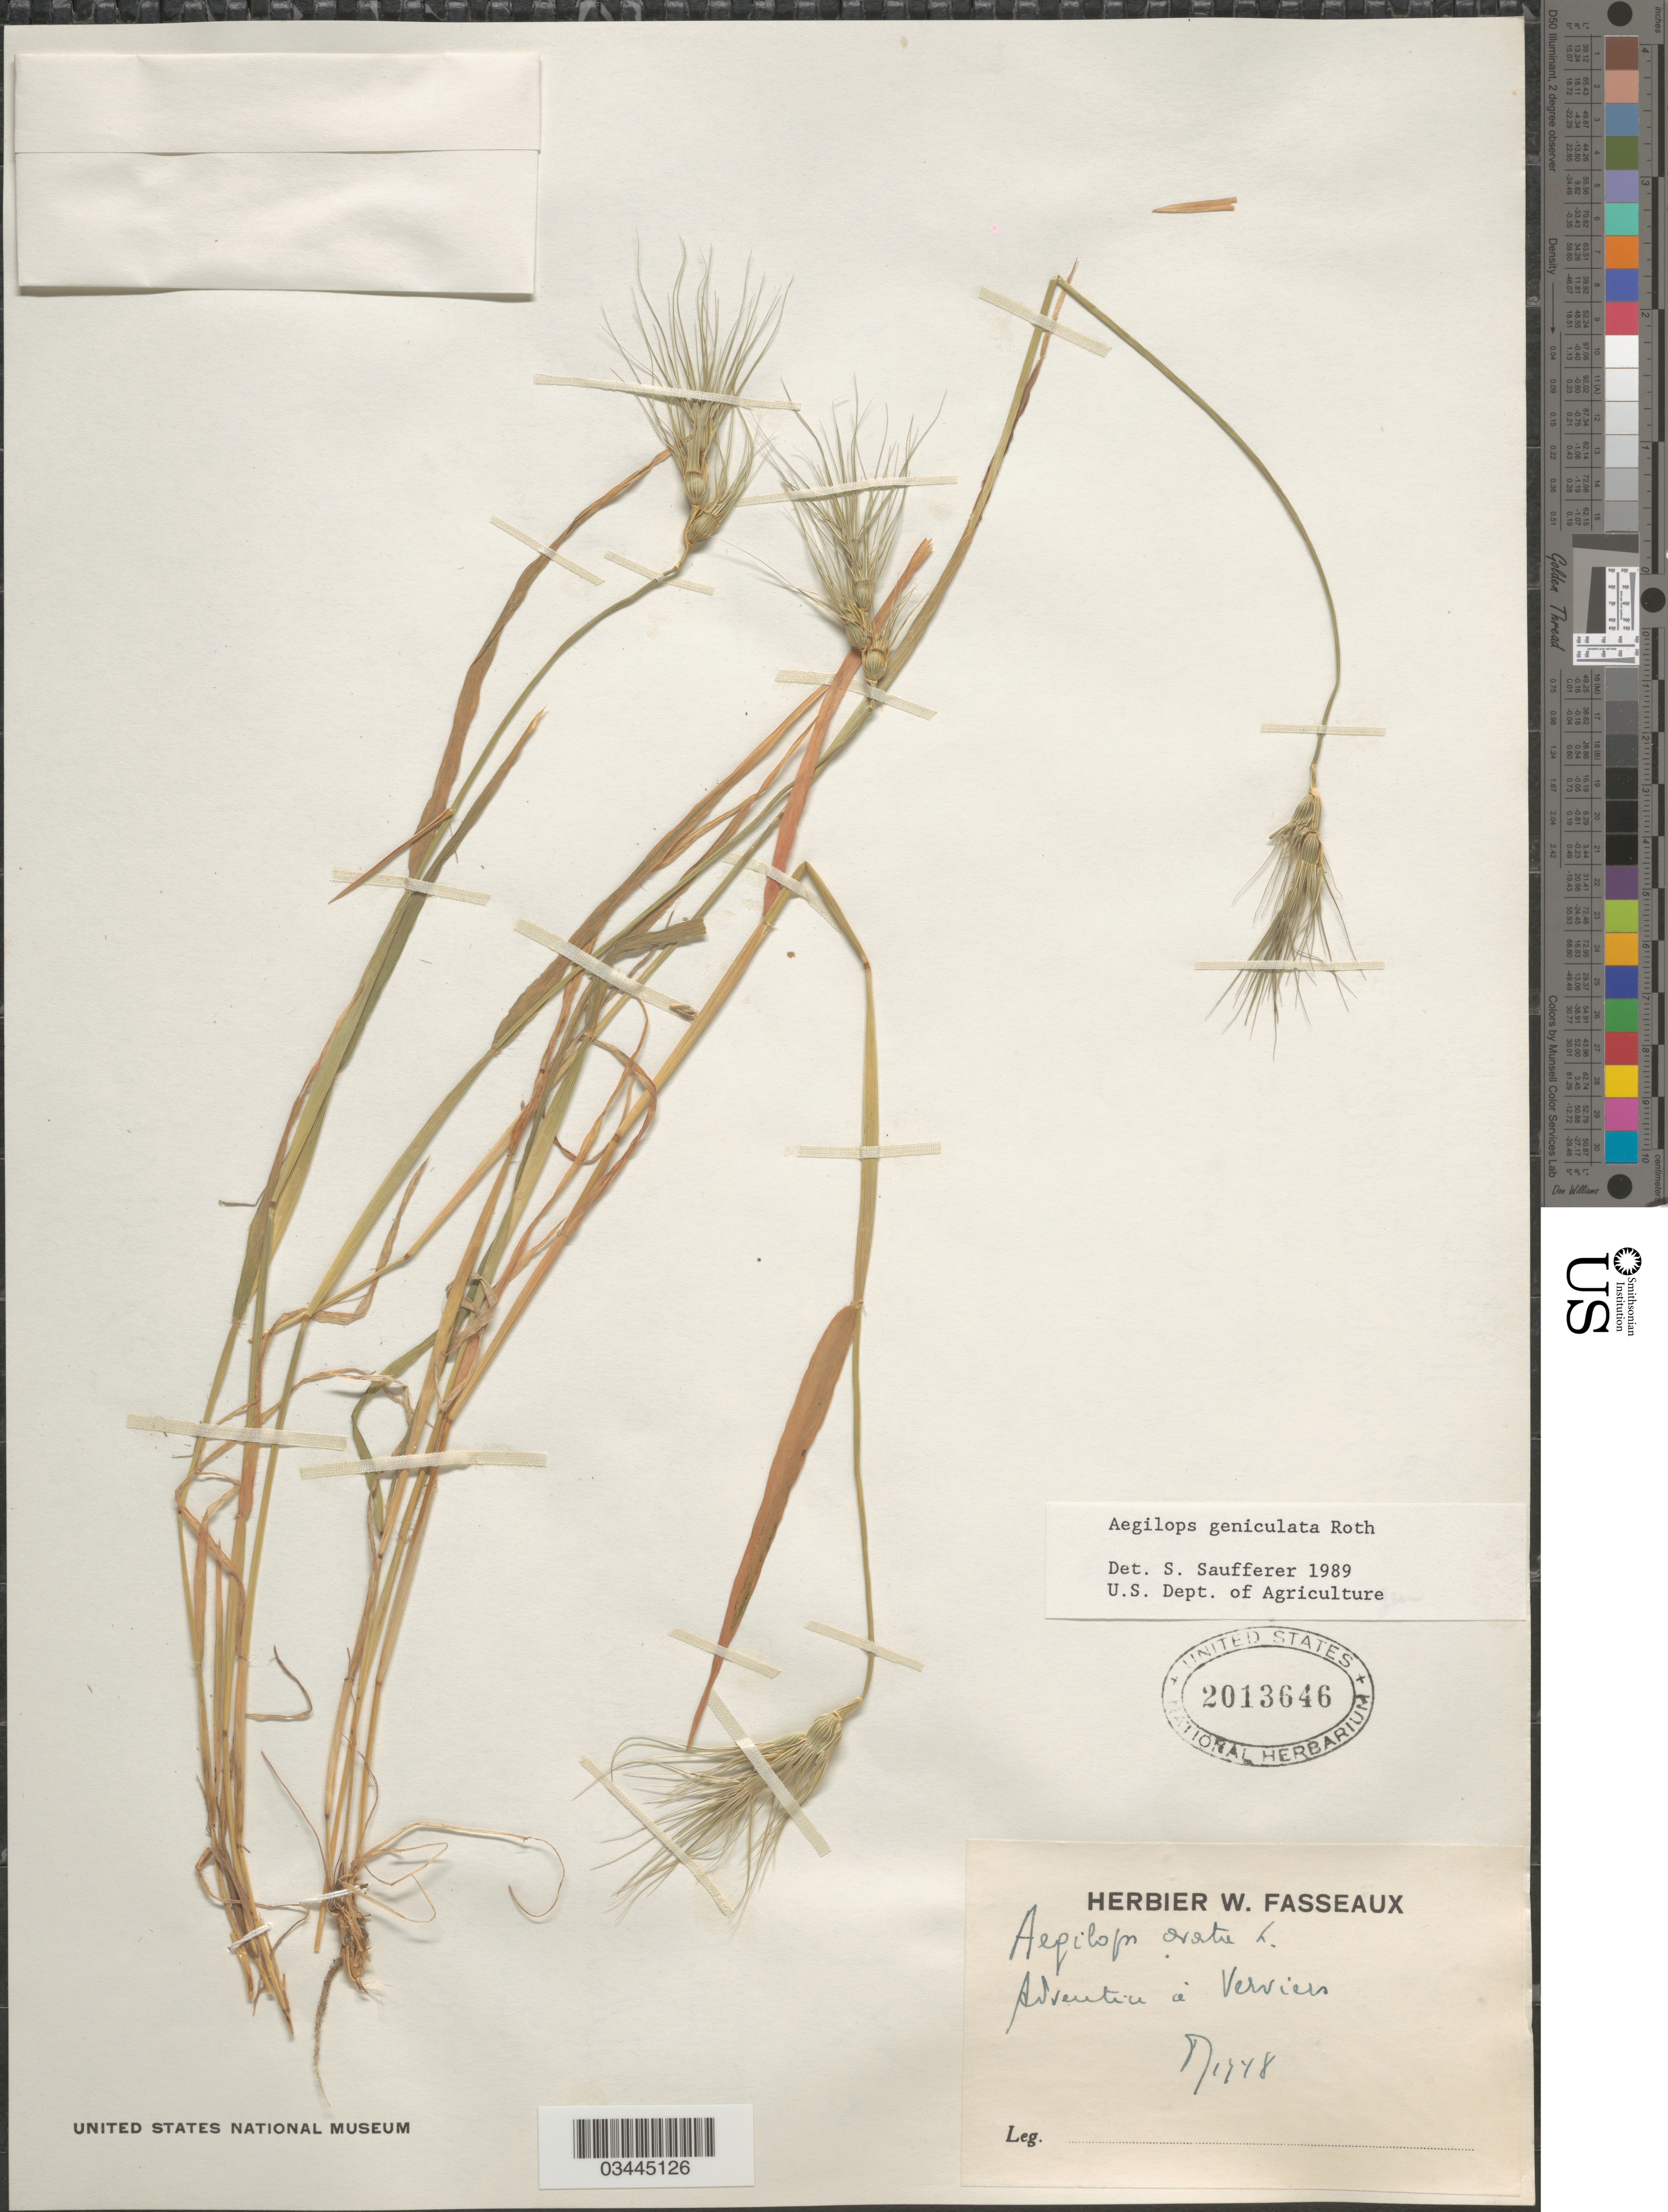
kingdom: Plantae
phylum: Tracheophyta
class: Liliopsida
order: Poales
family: Poaceae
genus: Aegilops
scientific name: Aegilops geniculata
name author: Roth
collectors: Ex herb. W. Fasseaux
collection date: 1948-08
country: Belgium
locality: Adriatica [interpreted] a Verviers.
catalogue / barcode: US 2013646